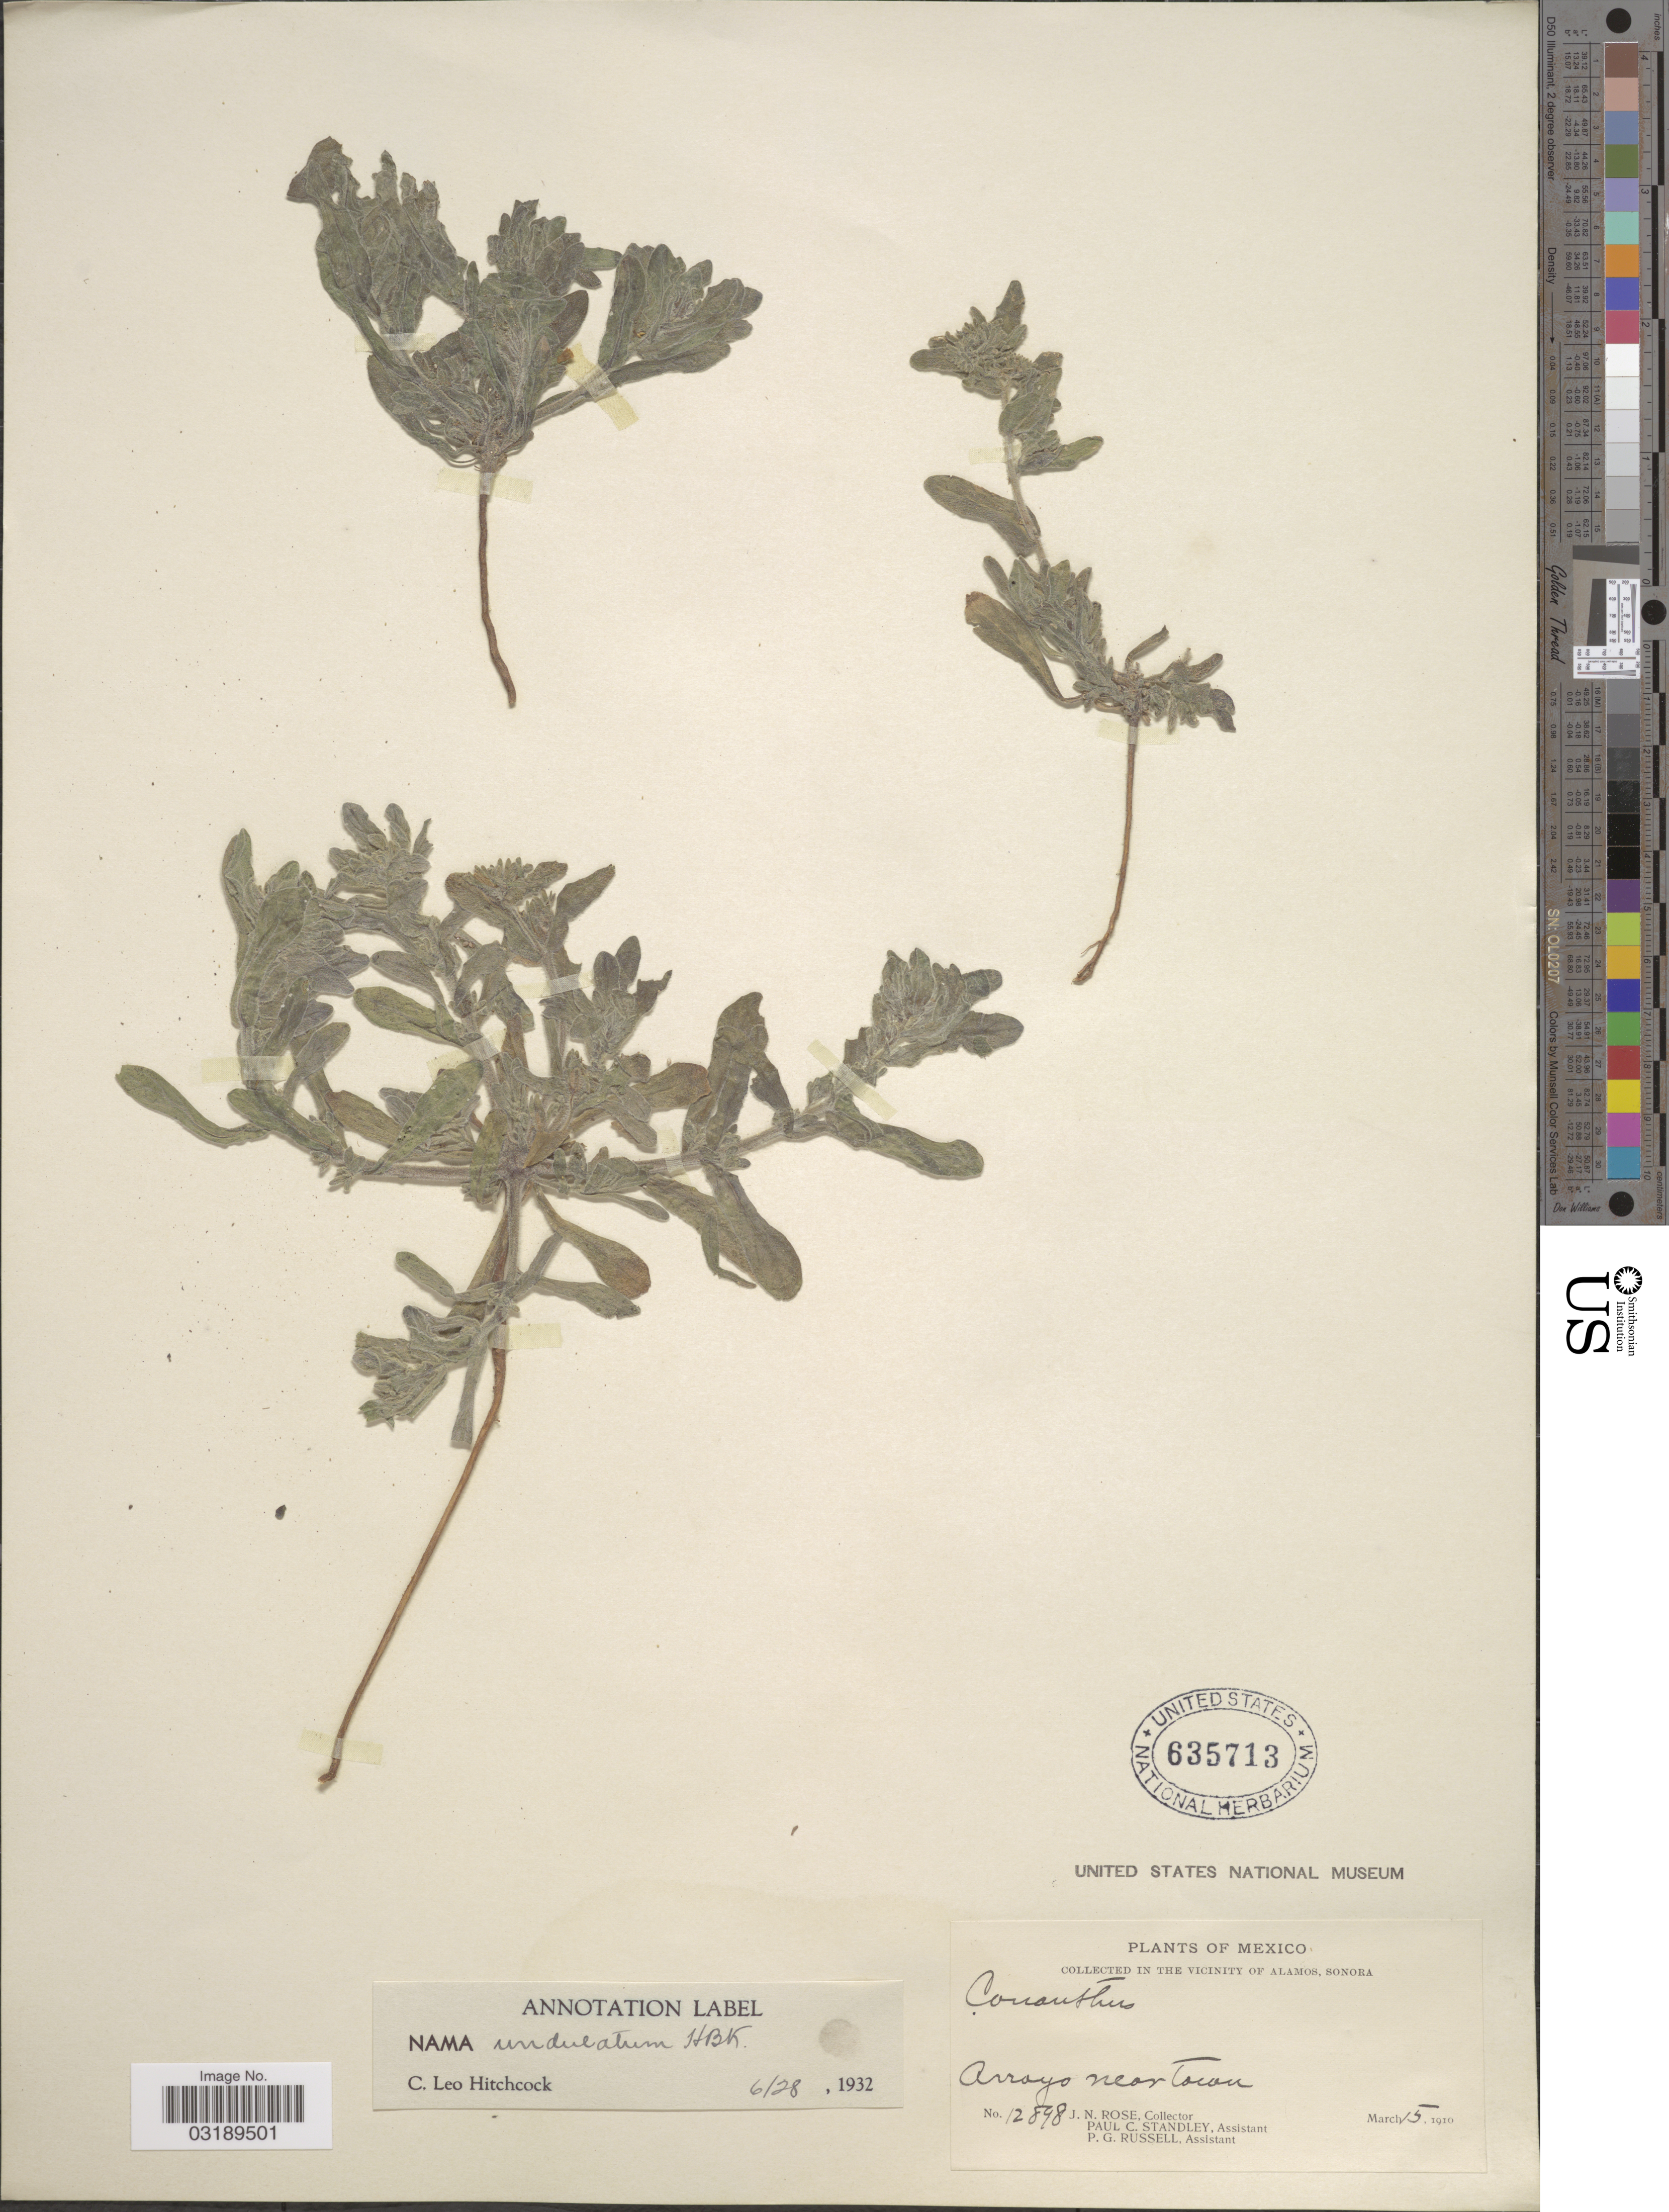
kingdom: Plantae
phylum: Tracheophyta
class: Magnoliopsida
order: Boraginales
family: Namaceae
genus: Nama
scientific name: Nama undulatum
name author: Kunth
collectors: J. N. Rose, P. C. Standley & P. G. Russell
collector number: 12898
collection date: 1910-03-15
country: Mexico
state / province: Sinaloa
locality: Vicinity of Alamos. Arroyo near town.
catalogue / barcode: US 635713